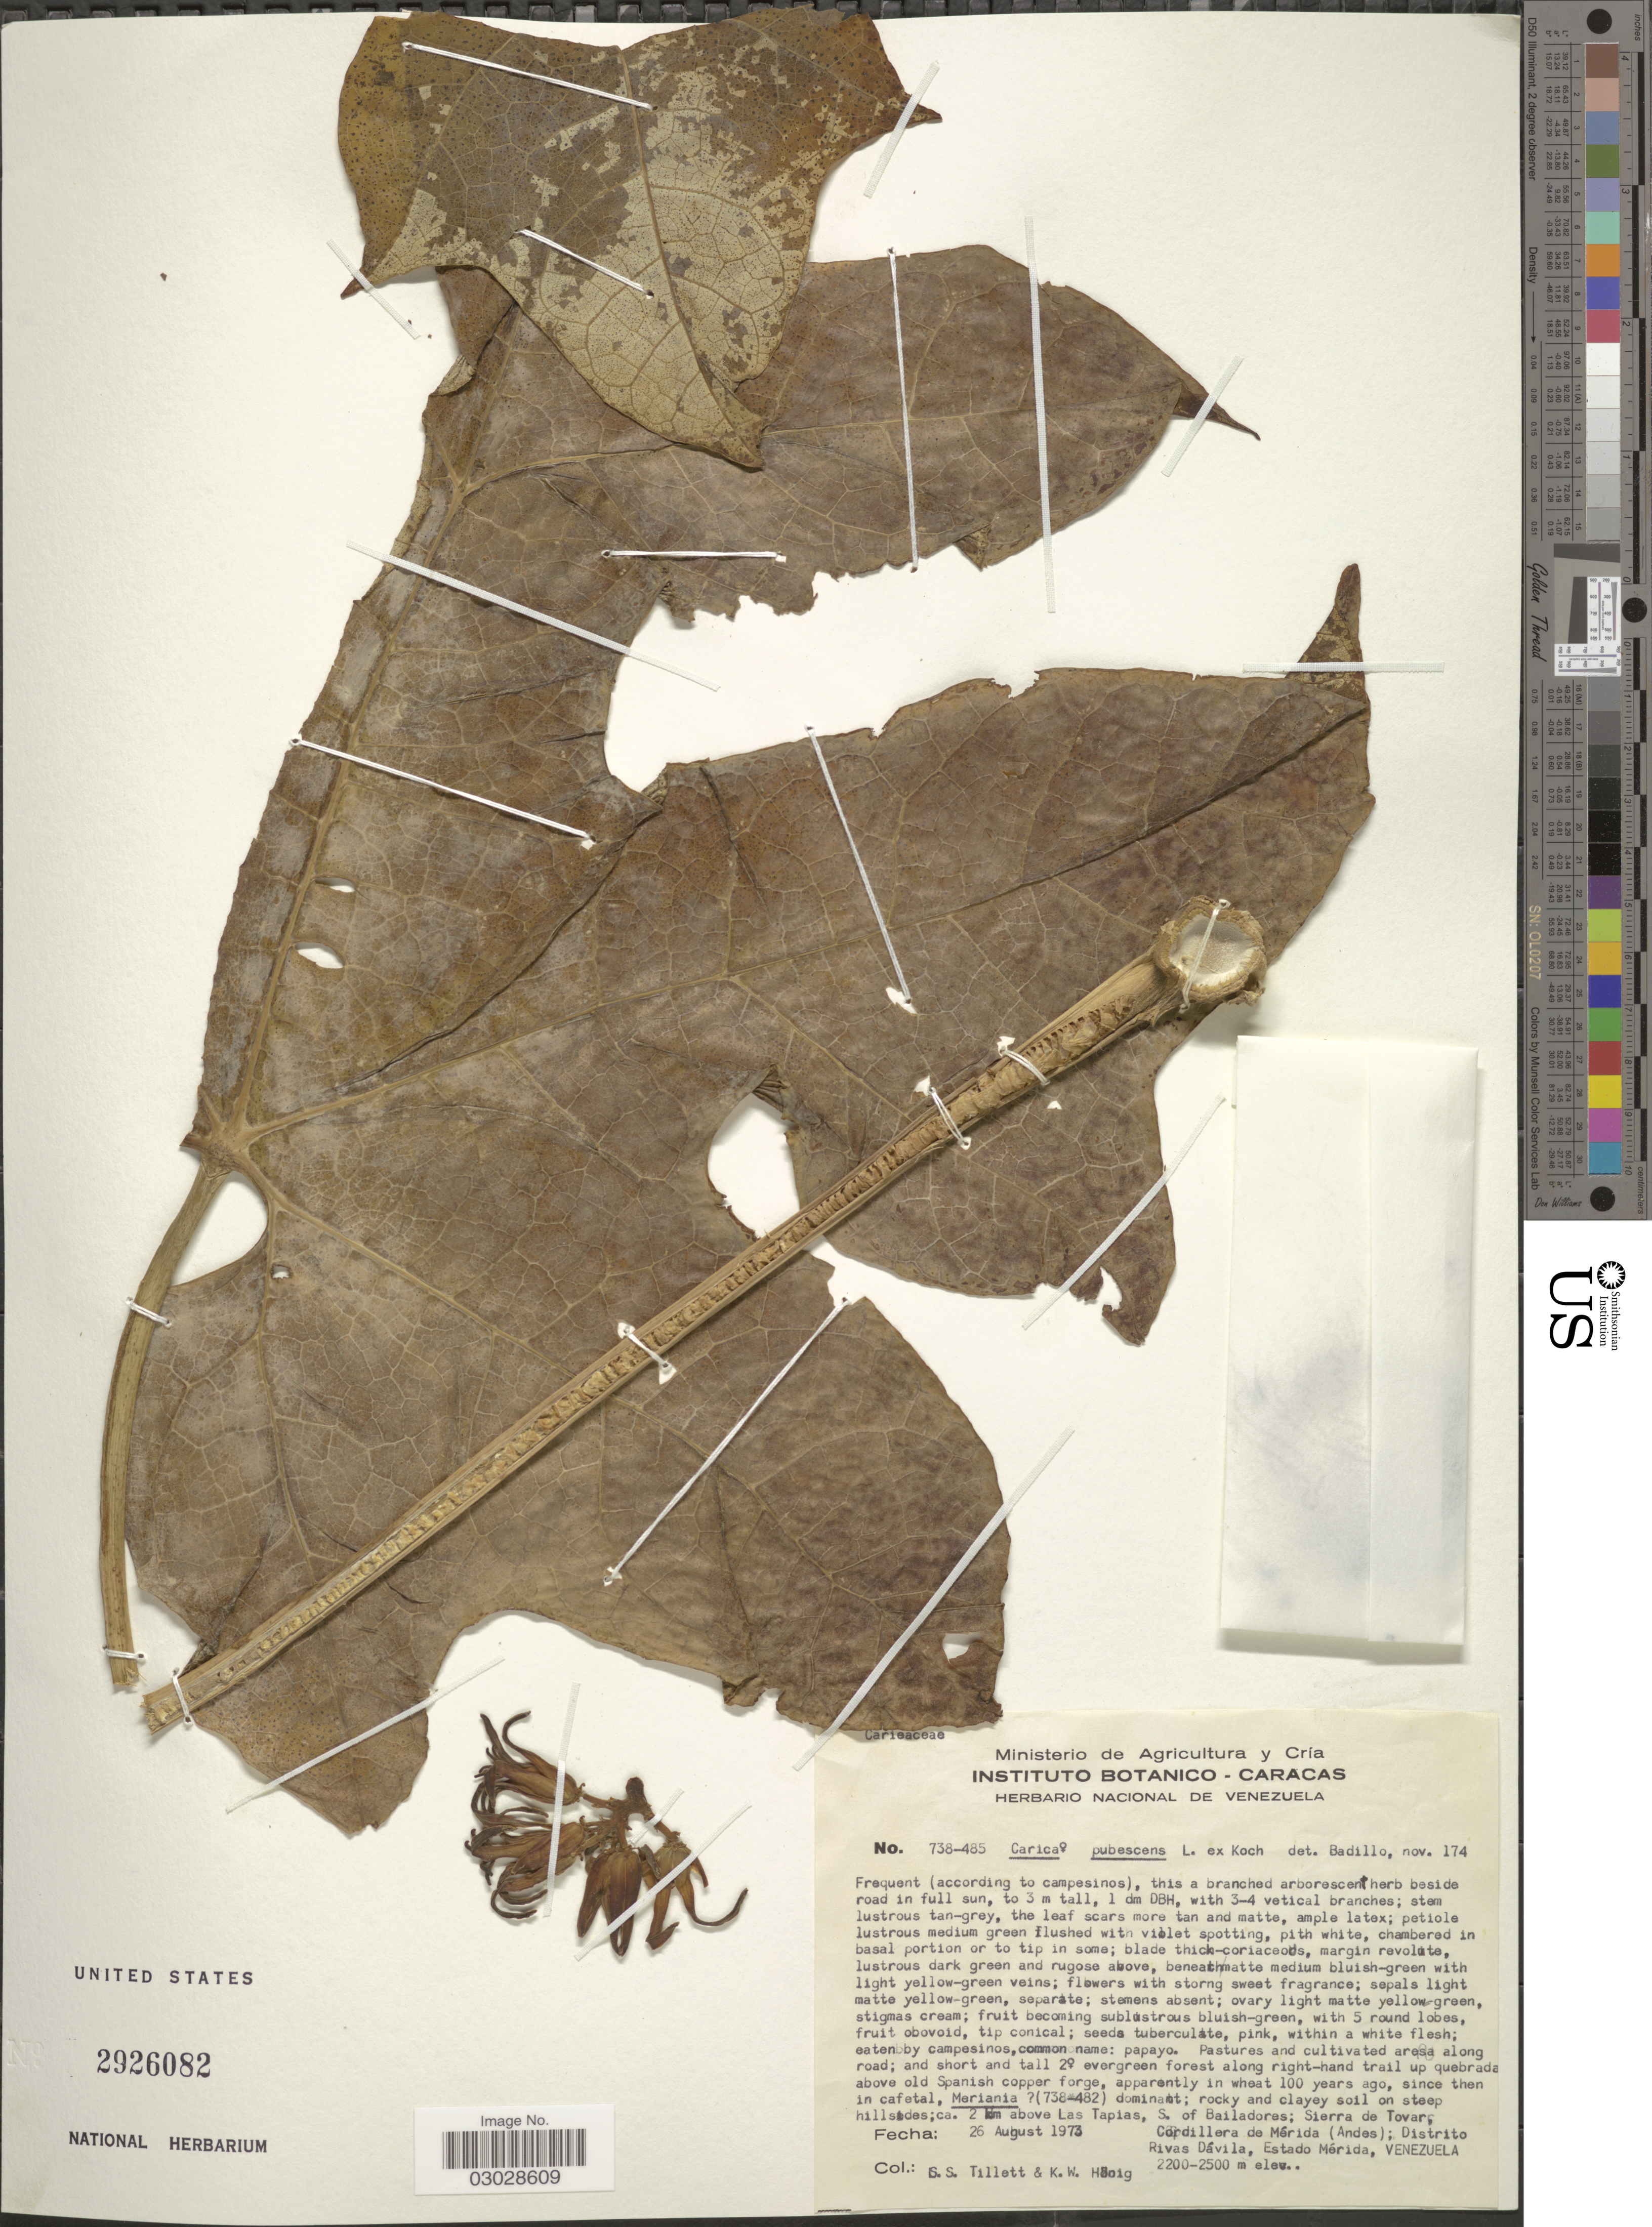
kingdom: Plantae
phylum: Tracheophyta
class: Magnoliopsida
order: Brassicales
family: Caricaceae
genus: Vasconcellea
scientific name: Vasconcellea pubescens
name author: A. DC.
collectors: S. S. Tillett & K. Höoig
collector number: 738-485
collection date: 1973-08-26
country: Venezuela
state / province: Mérida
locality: Ca. 2 km above Las Tapias, S. of Bailadores; Sierra de Tovar, Cordillera de Mérida (Andes); Distrito Rivas Dávila.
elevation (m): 2200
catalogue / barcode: US 2926082